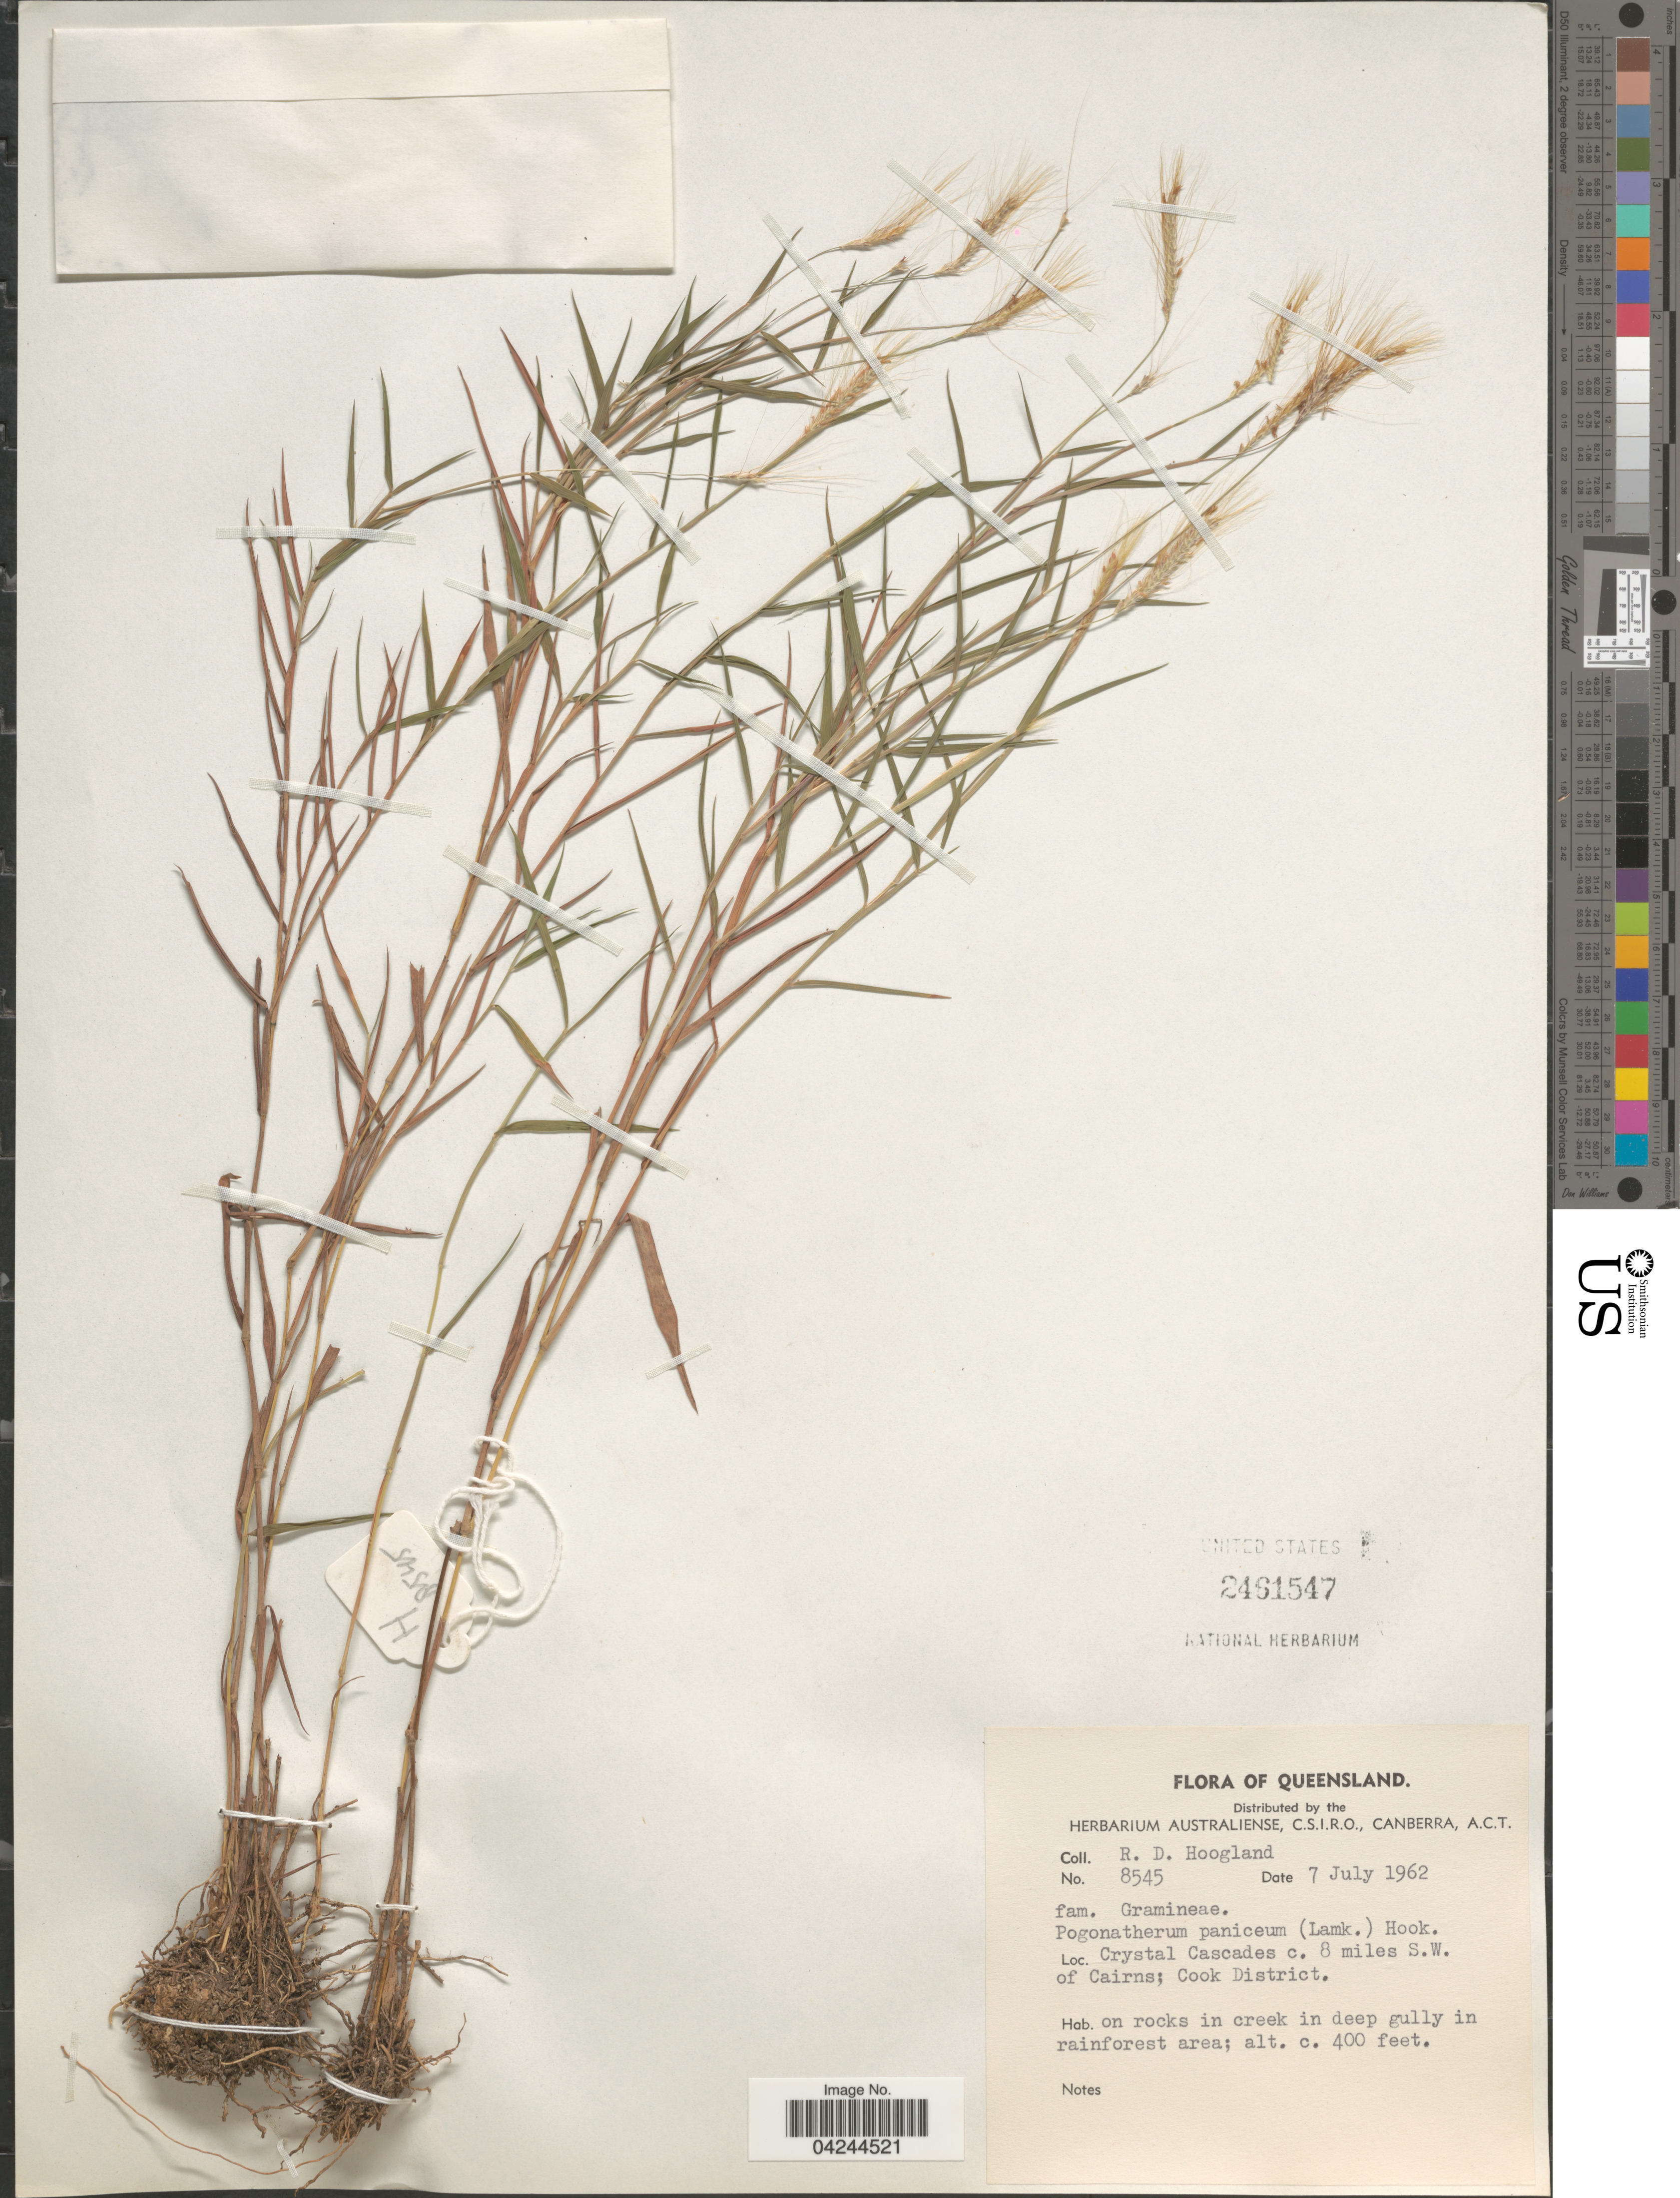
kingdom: Plantae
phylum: Tracheophyta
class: Liliopsida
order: Poales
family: Poaceae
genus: Pogonatherum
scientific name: Pogonatherum crinitum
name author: (Thunb.) Kunth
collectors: R. D. Hoogland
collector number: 8545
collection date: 1962-07-07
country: Australia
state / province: Queensland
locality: Crystal Cascades c. 8 miles S.W. of Cairns; Cook District.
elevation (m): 122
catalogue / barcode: US 2461547